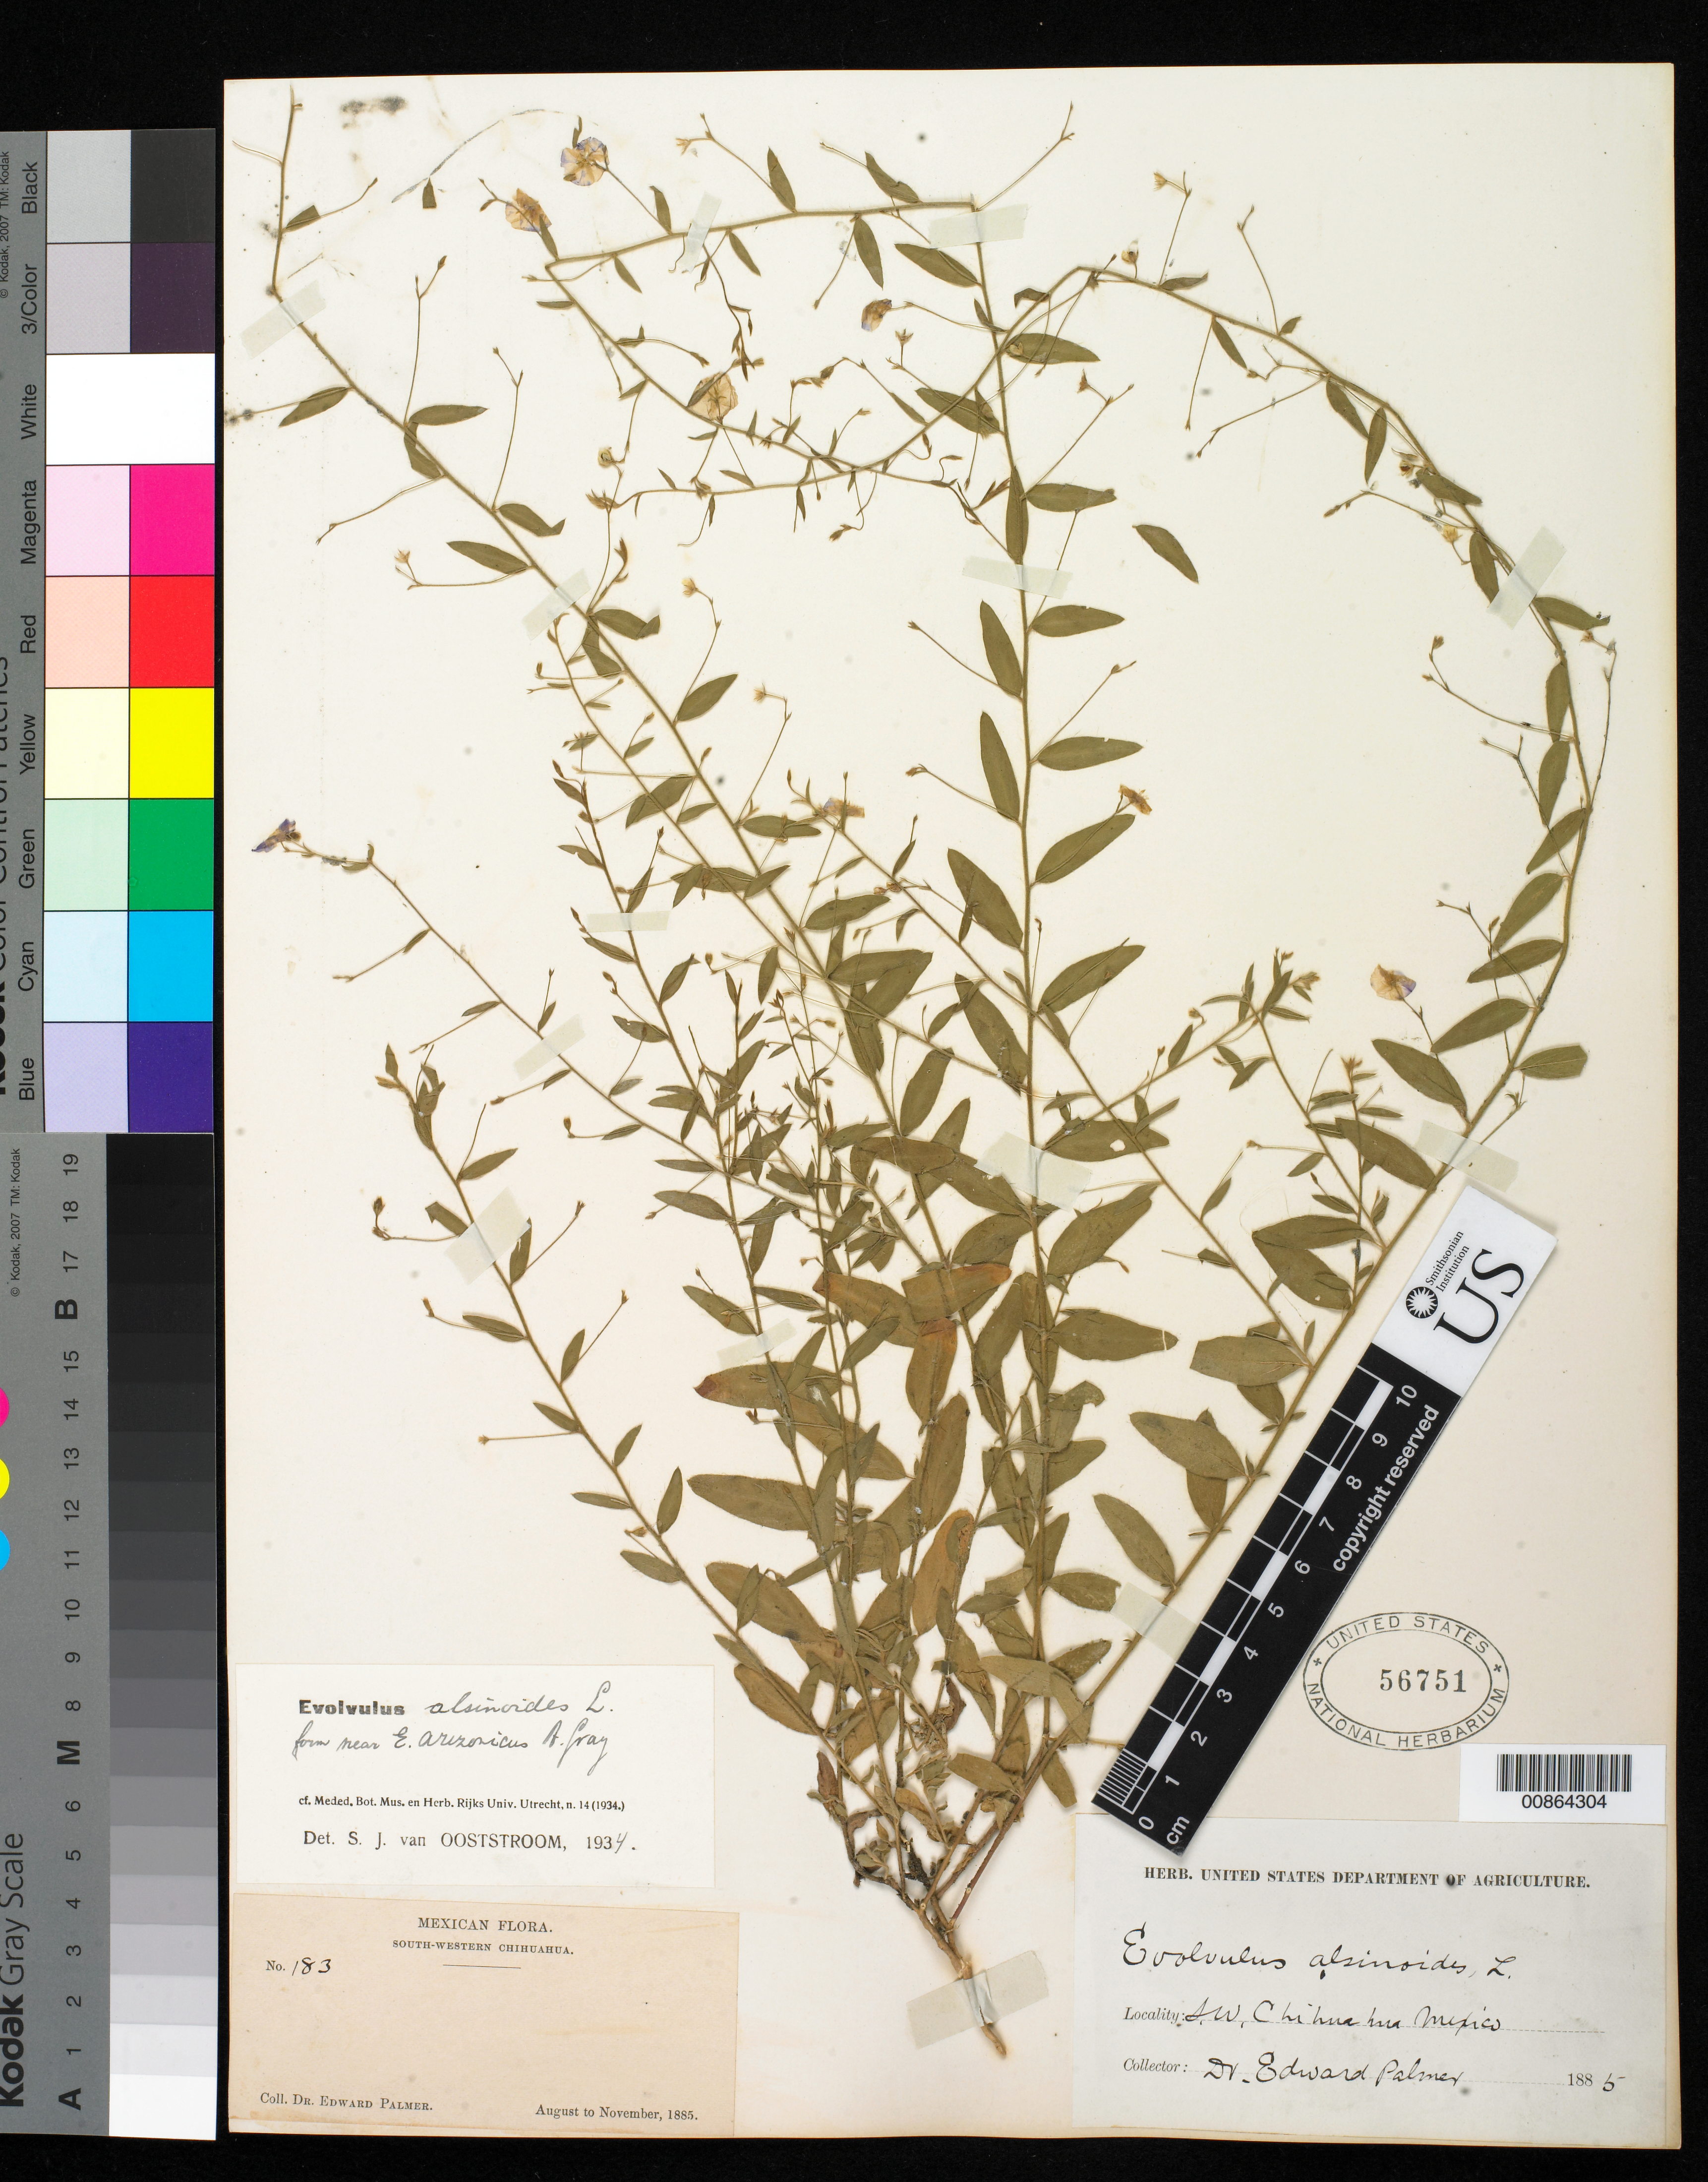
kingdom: Plantae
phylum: Tracheophyta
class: Magnoliopsida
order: Solanales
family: Convolvulaceae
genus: Evolvulus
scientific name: Evolvulus alsinoides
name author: (L.) L.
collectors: E. Palmer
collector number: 183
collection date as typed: Aug 1885 to -- Nov 1885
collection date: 1885-08/1885-11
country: Mexico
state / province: Chihuahua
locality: South-Western Chihuahua.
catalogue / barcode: US 56751